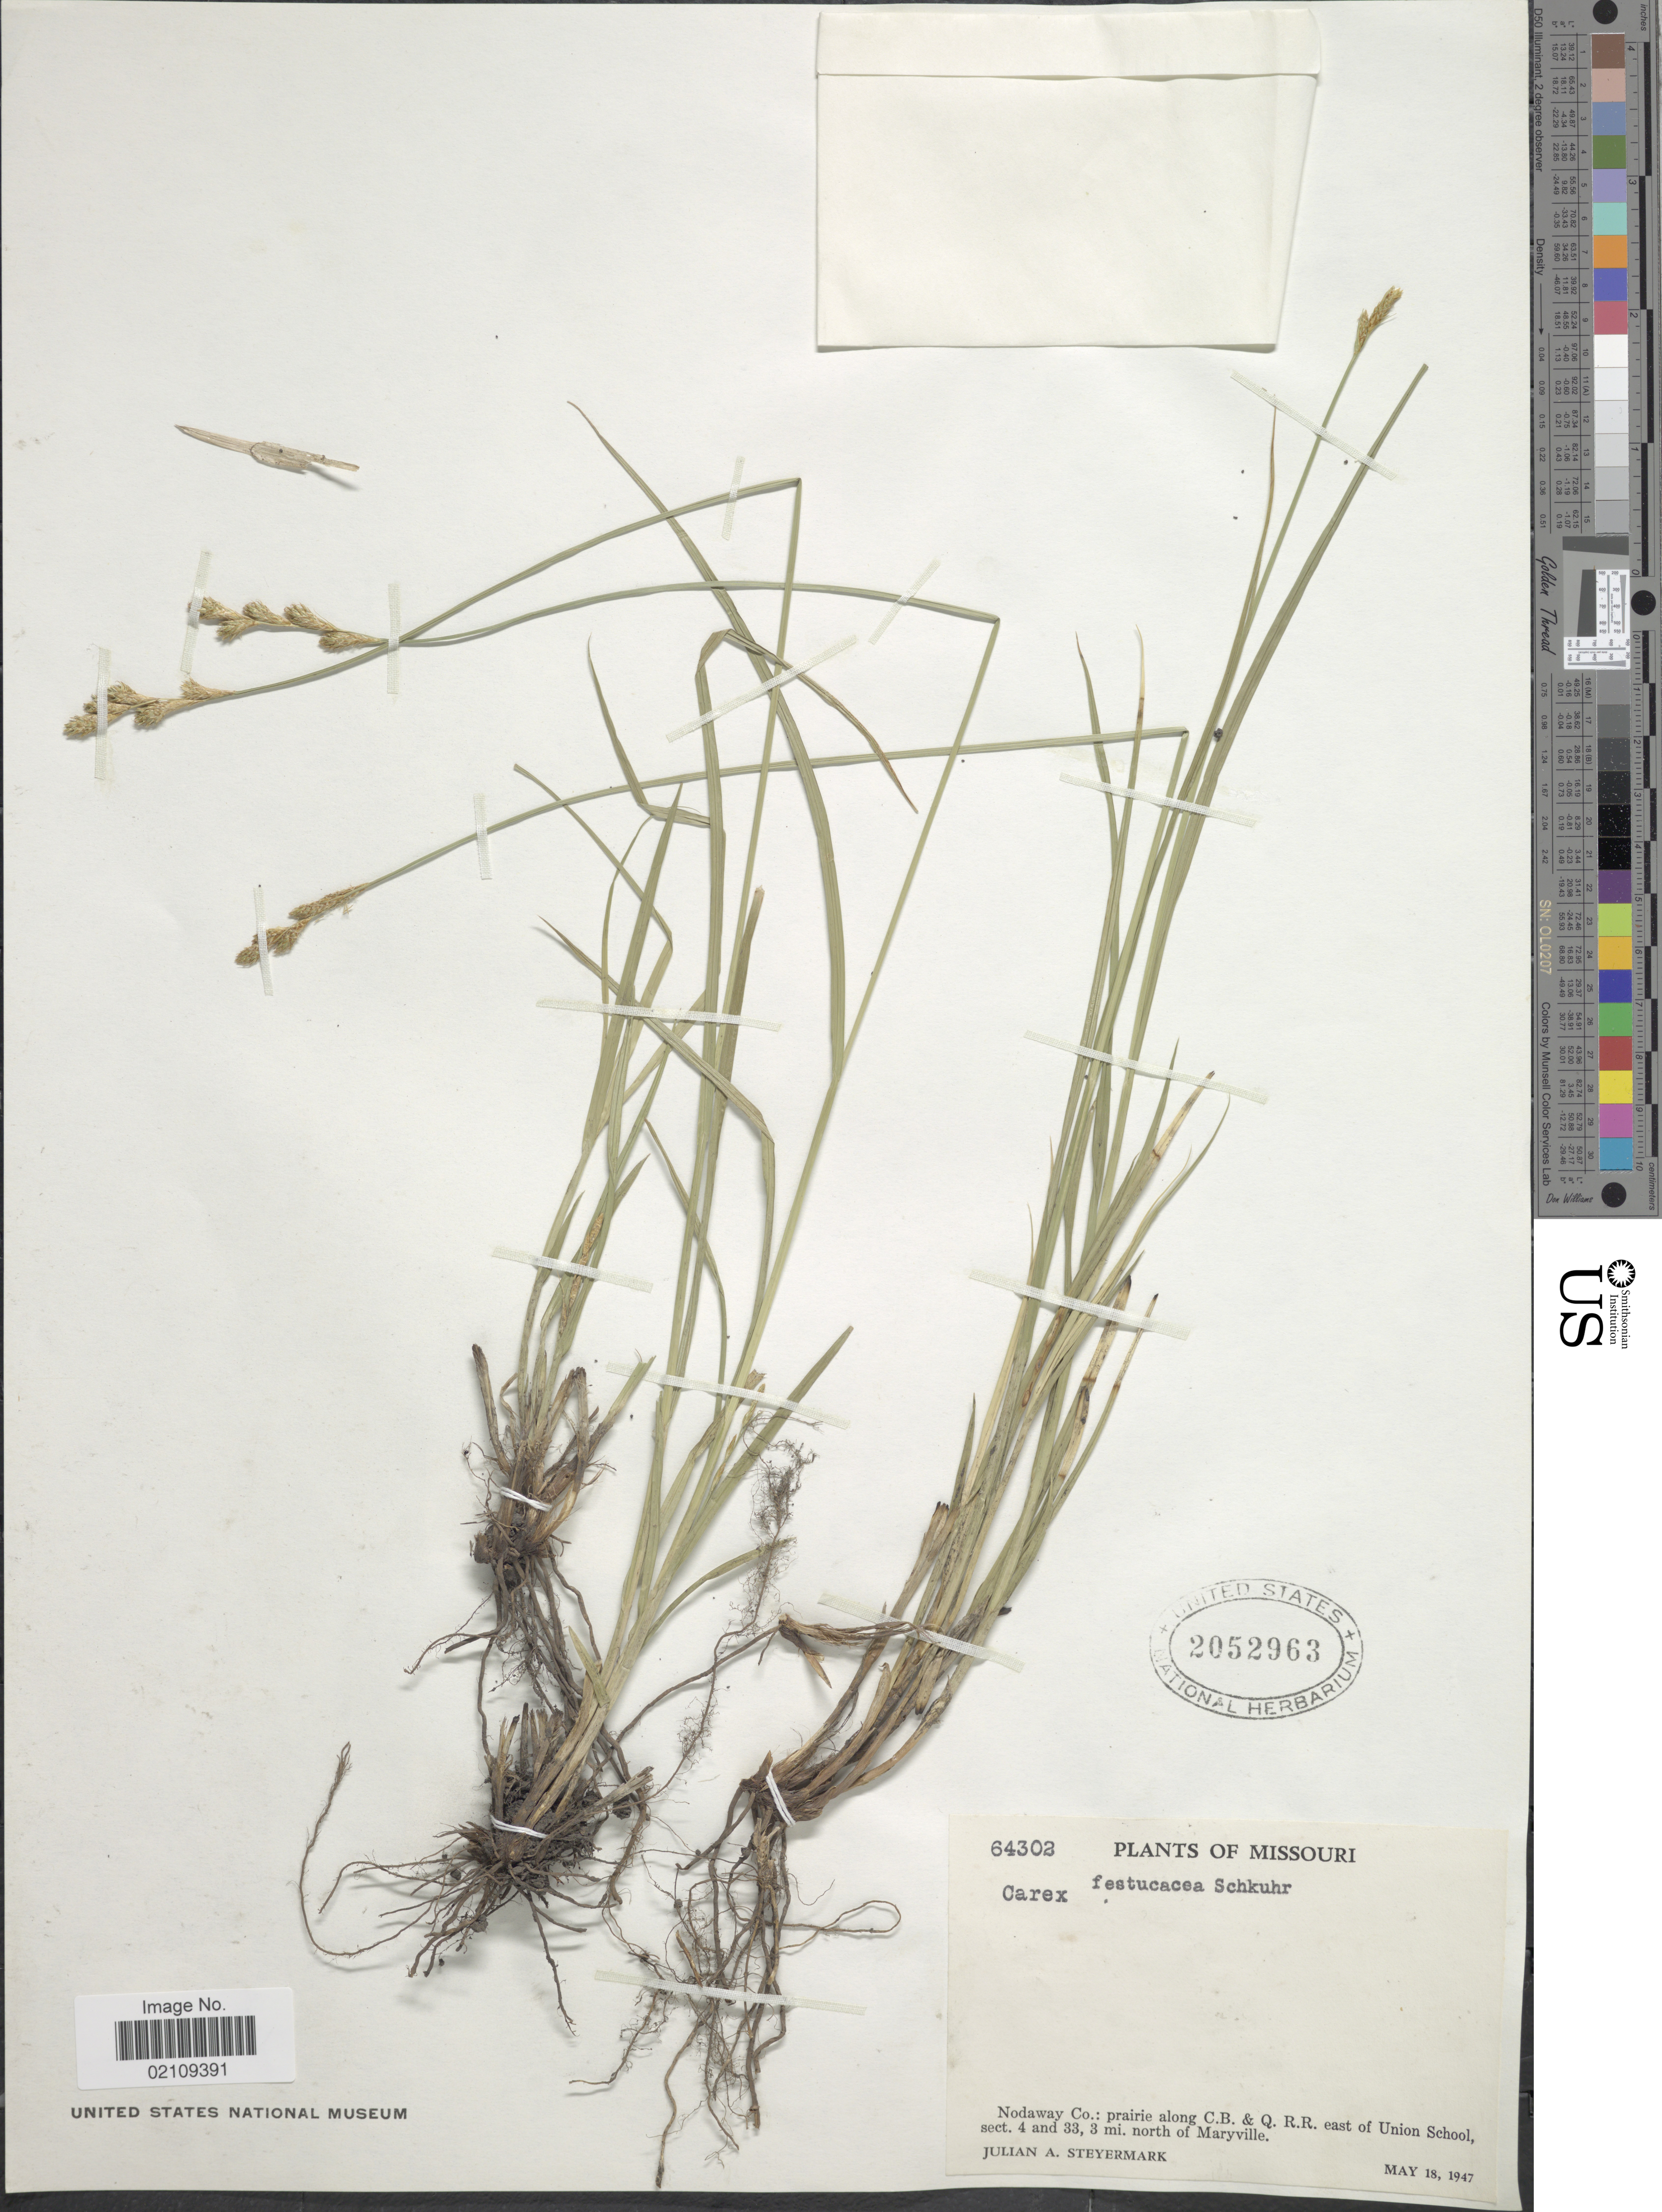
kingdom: Plantae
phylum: Tracheophyta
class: Liliopsida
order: Poales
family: Cyperaceae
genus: Carex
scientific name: Carex festucacea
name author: Willd.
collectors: J. Steyermark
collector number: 64302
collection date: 1947-05-18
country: United States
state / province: Missouri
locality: Nodaway Co: prairie along C.B. & Q.R.R. east of Union School, sect. 4 and 33, 3 mi north of Maryville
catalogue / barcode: US 2052963